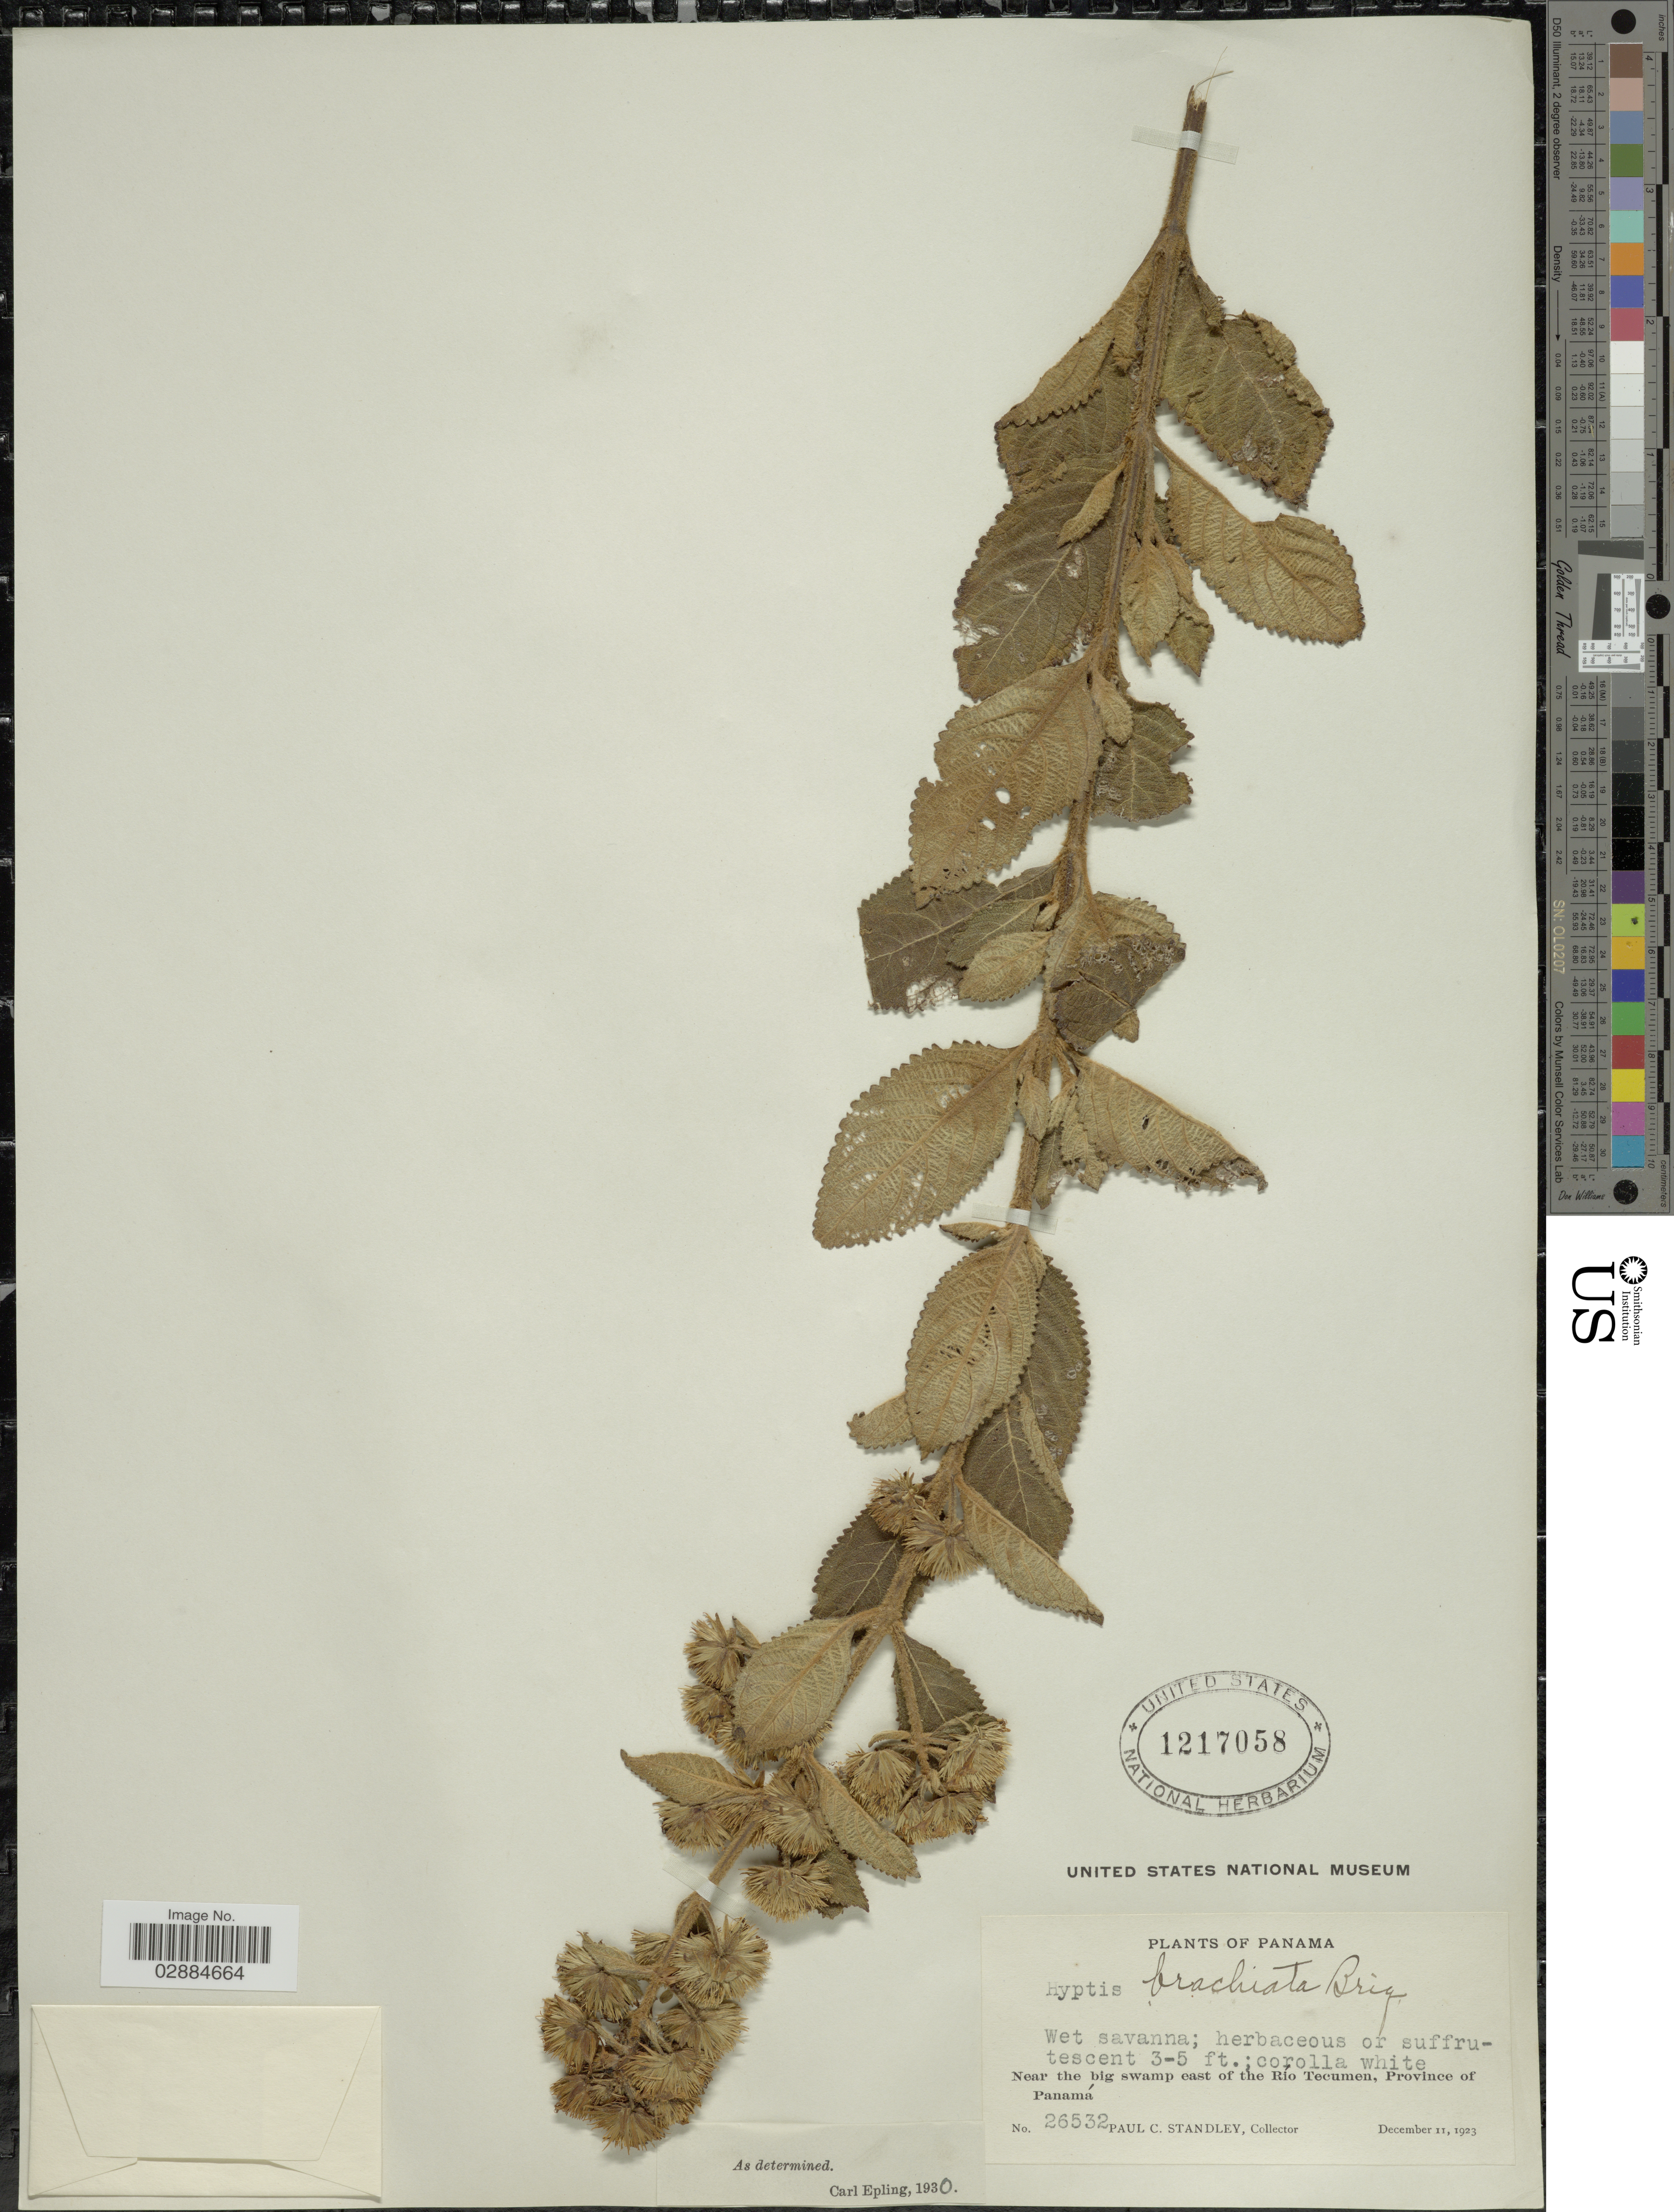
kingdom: Plantae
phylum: Tracheophyta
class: Magnoliopsida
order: Lamiales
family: Lamiaceae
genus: Hyptis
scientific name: Hyptis brachiata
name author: Briq.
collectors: P. C. Standley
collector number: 26532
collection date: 1923-12-11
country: Panama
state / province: Panamá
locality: Near the big swamp east of the Río Tecumen.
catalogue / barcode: US 1217058